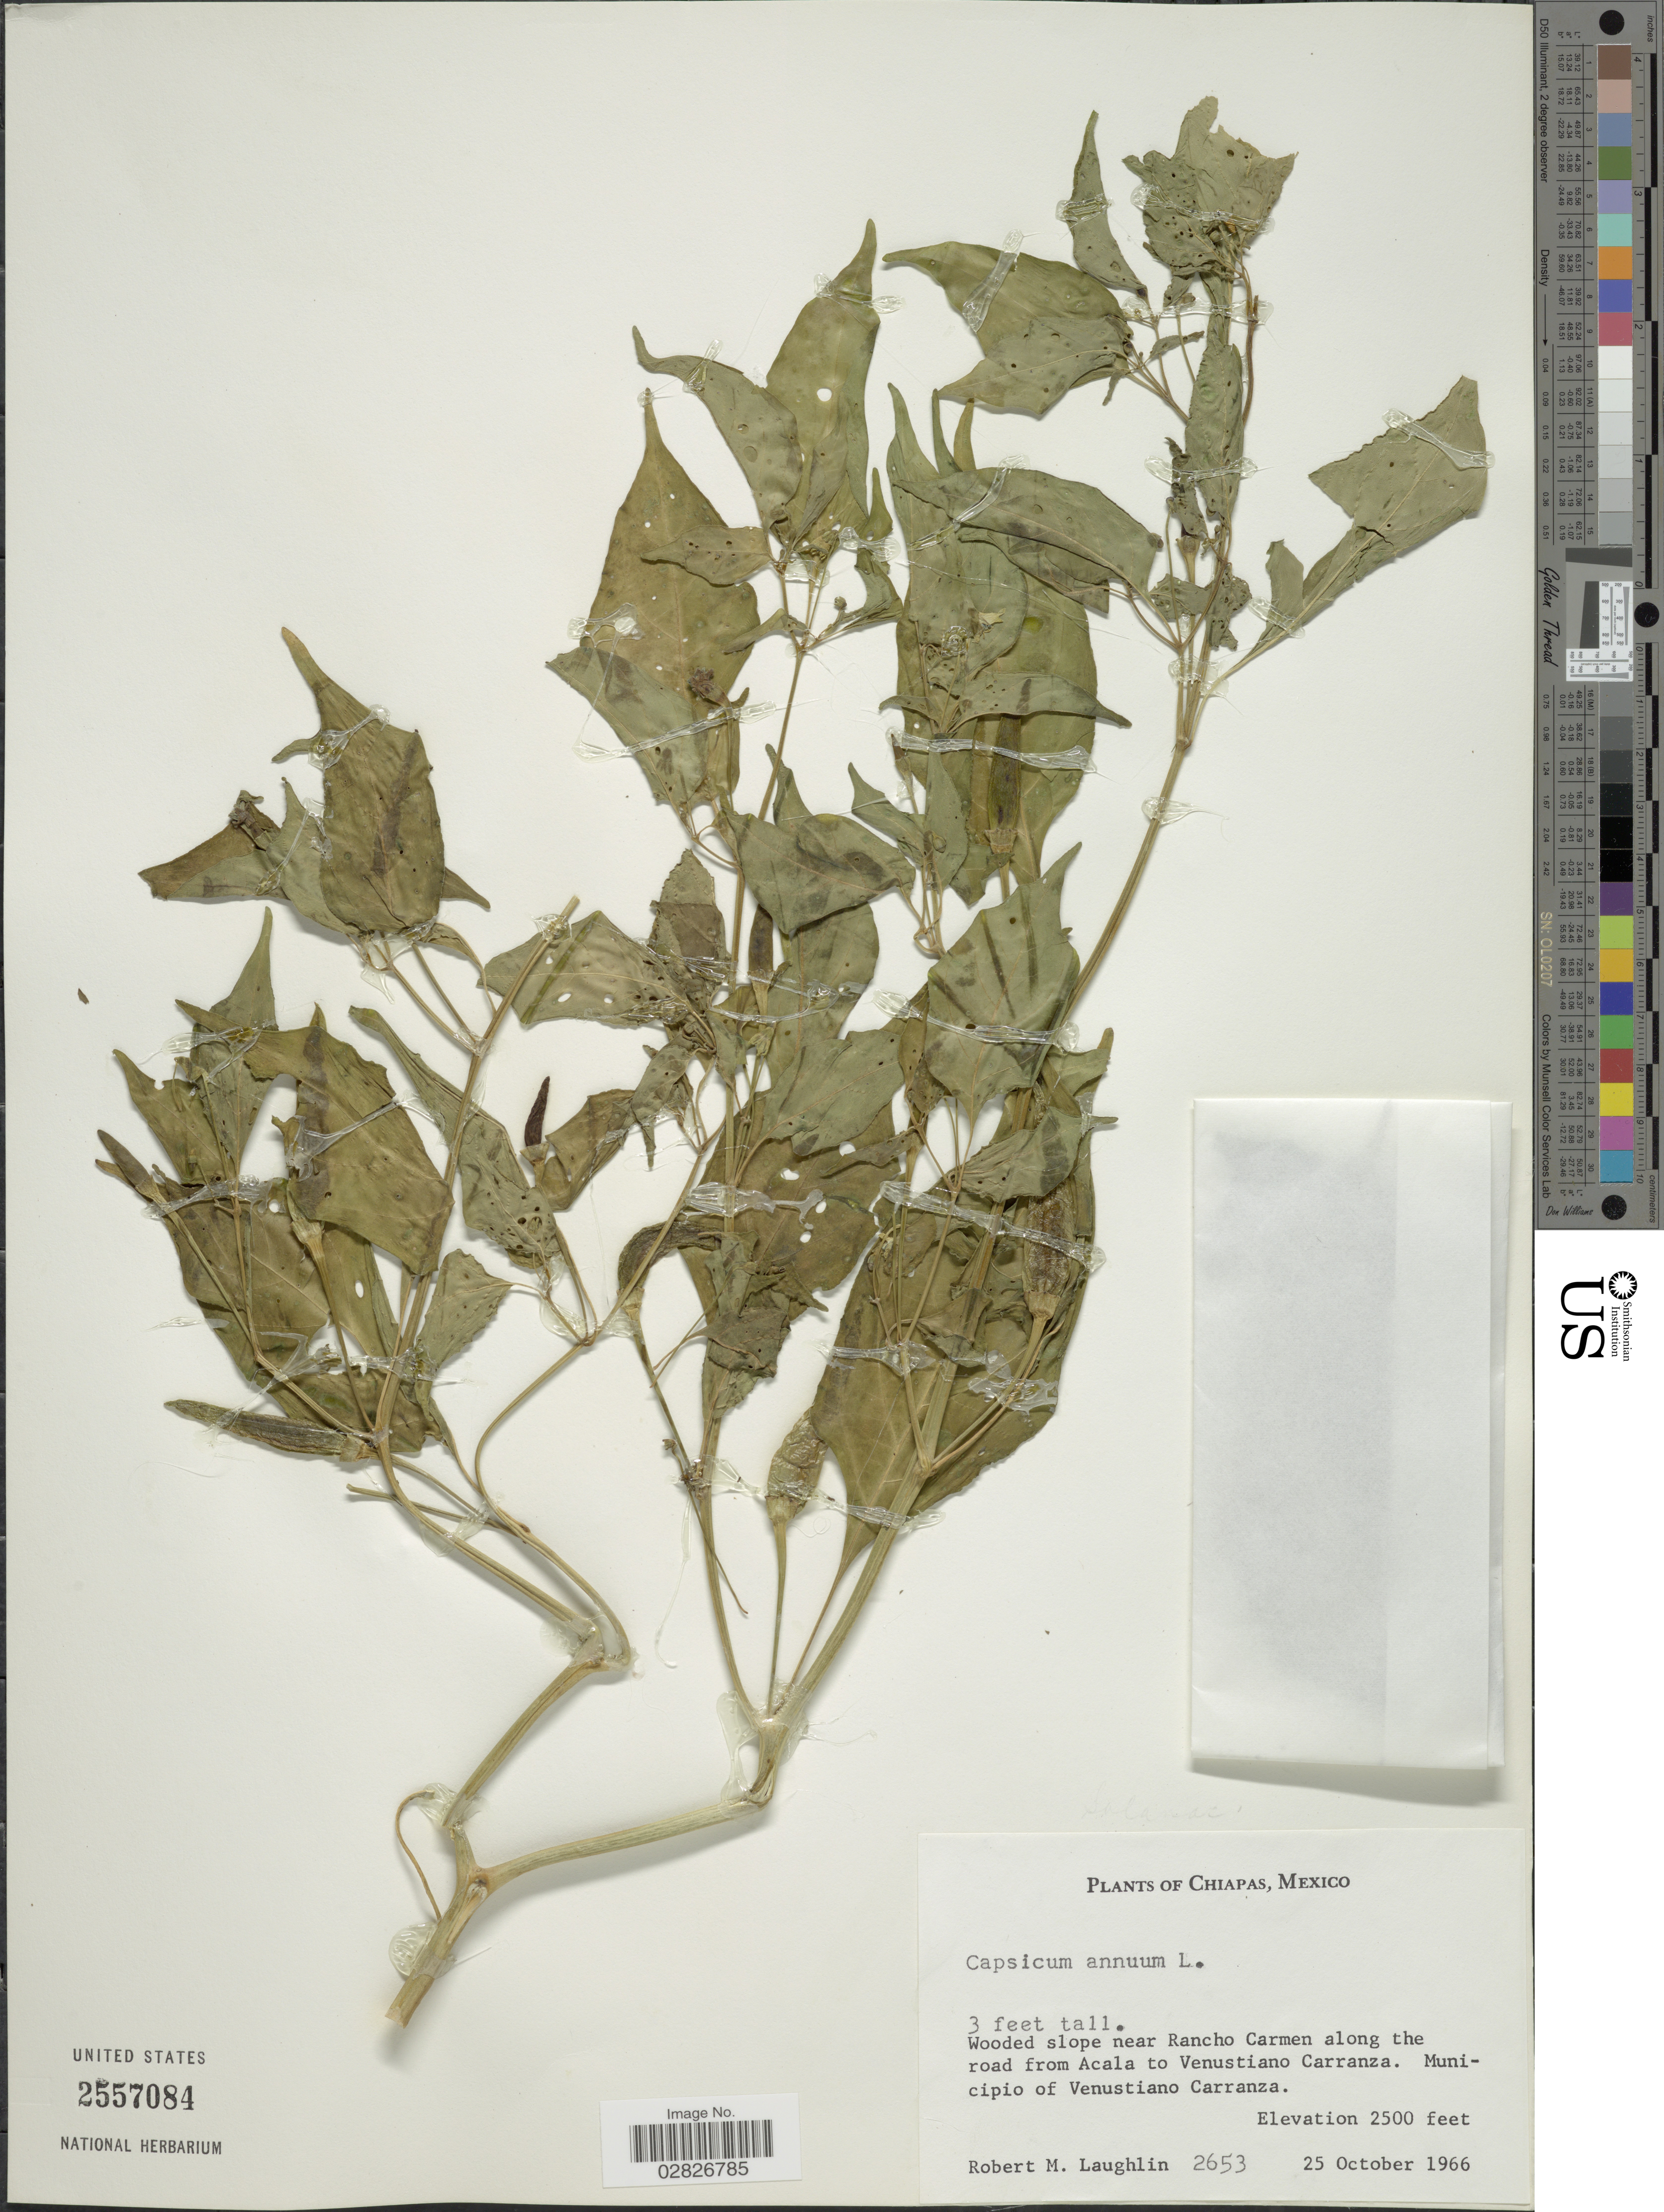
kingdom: Plantae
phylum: Tracheophyta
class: Magnoliopsida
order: Solanales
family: Solanaceae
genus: Capsicum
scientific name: Capsicum annuum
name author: L.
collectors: R. M. Laughlin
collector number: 2653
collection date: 1966-10-25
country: Mexico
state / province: Chiapas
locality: Wooded slope near Rancho Carmen along the road from Acala to Venustiano Carranza, Municipio of Venustiano Carranza.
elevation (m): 762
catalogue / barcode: US 2557084